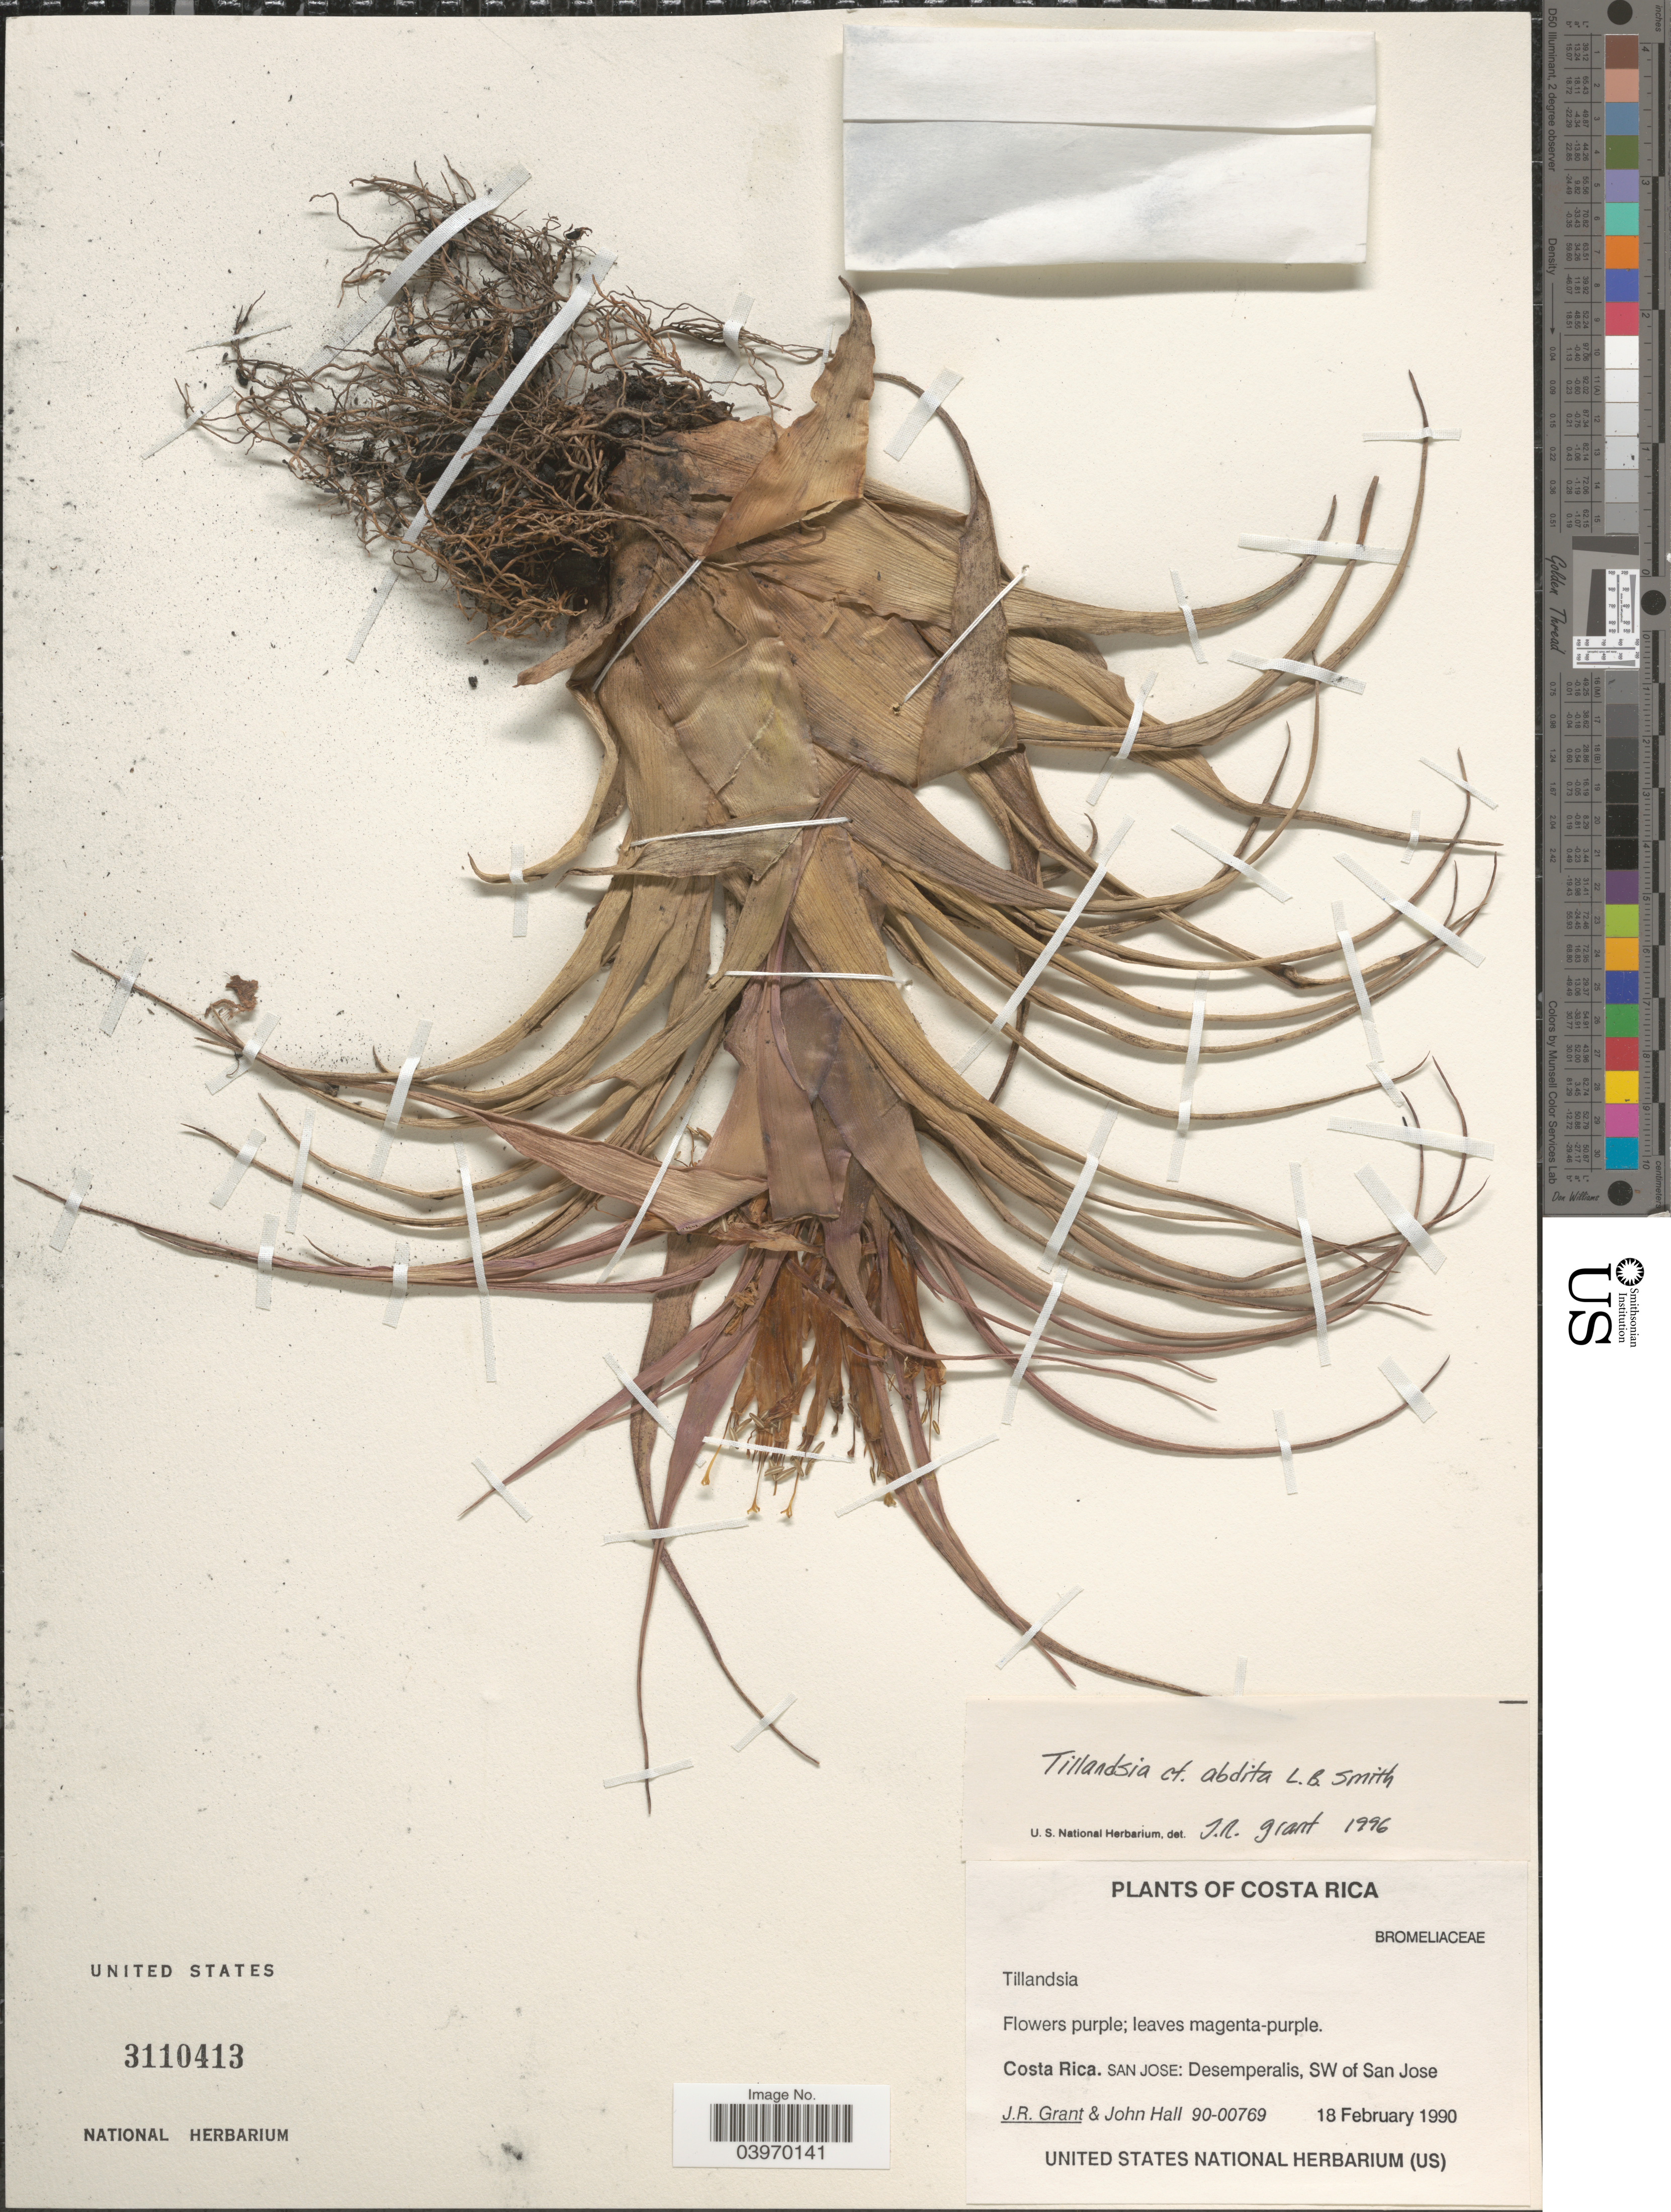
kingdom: Plantae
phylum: Tracheophyta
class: Liliopsida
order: Poales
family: Bromeliaceae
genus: Tillandsia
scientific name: Tillandsia abdita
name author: L.B. Sm.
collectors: J. Grant & J. Hall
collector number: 90-00769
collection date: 1990-02-18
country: Costa Rica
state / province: San José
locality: Desemperalis, SW of San Jose.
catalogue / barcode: US 3110413